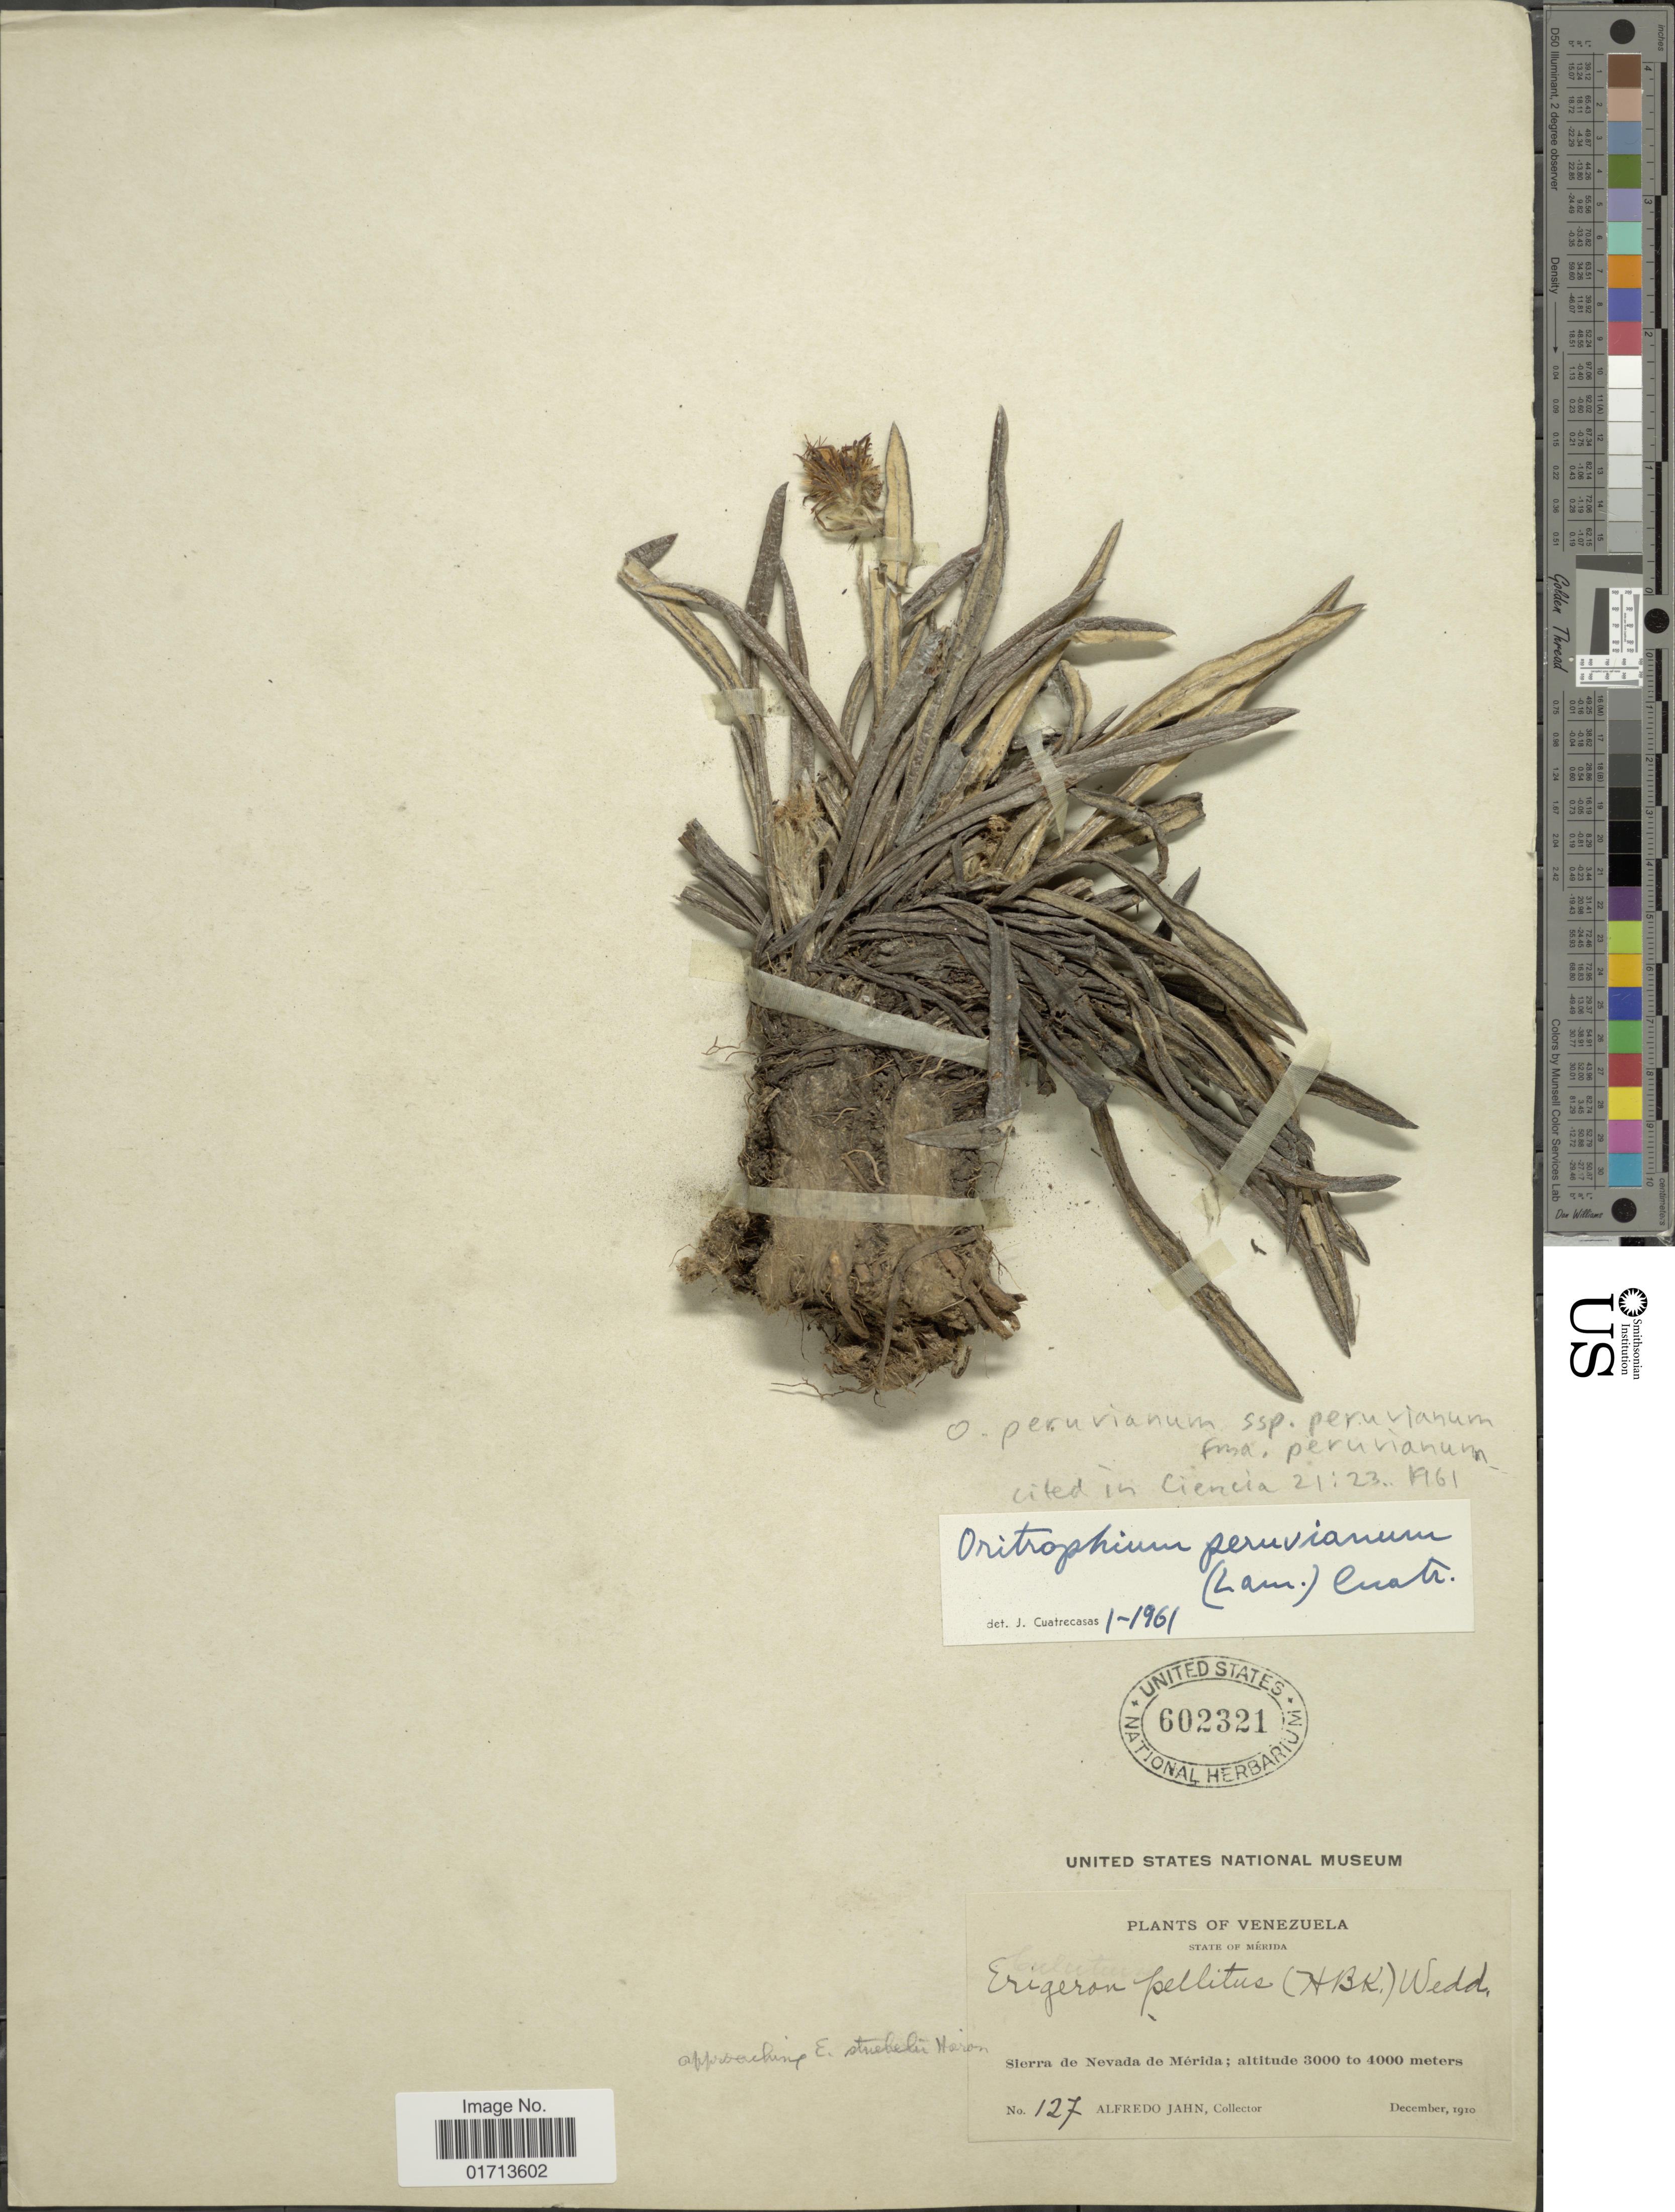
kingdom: Plantae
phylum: Tracheophyta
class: Magnoliopsida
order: Asterales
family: Asteraceae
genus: Oritrophium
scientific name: Oritrophium peruvianum f. peruvianum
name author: (Lam.) Cuatrec.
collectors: A. Jahn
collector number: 127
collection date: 1910-12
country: Venezuela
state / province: Mérida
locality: Sierra de Nevada de Merida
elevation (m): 3000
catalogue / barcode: US 602321